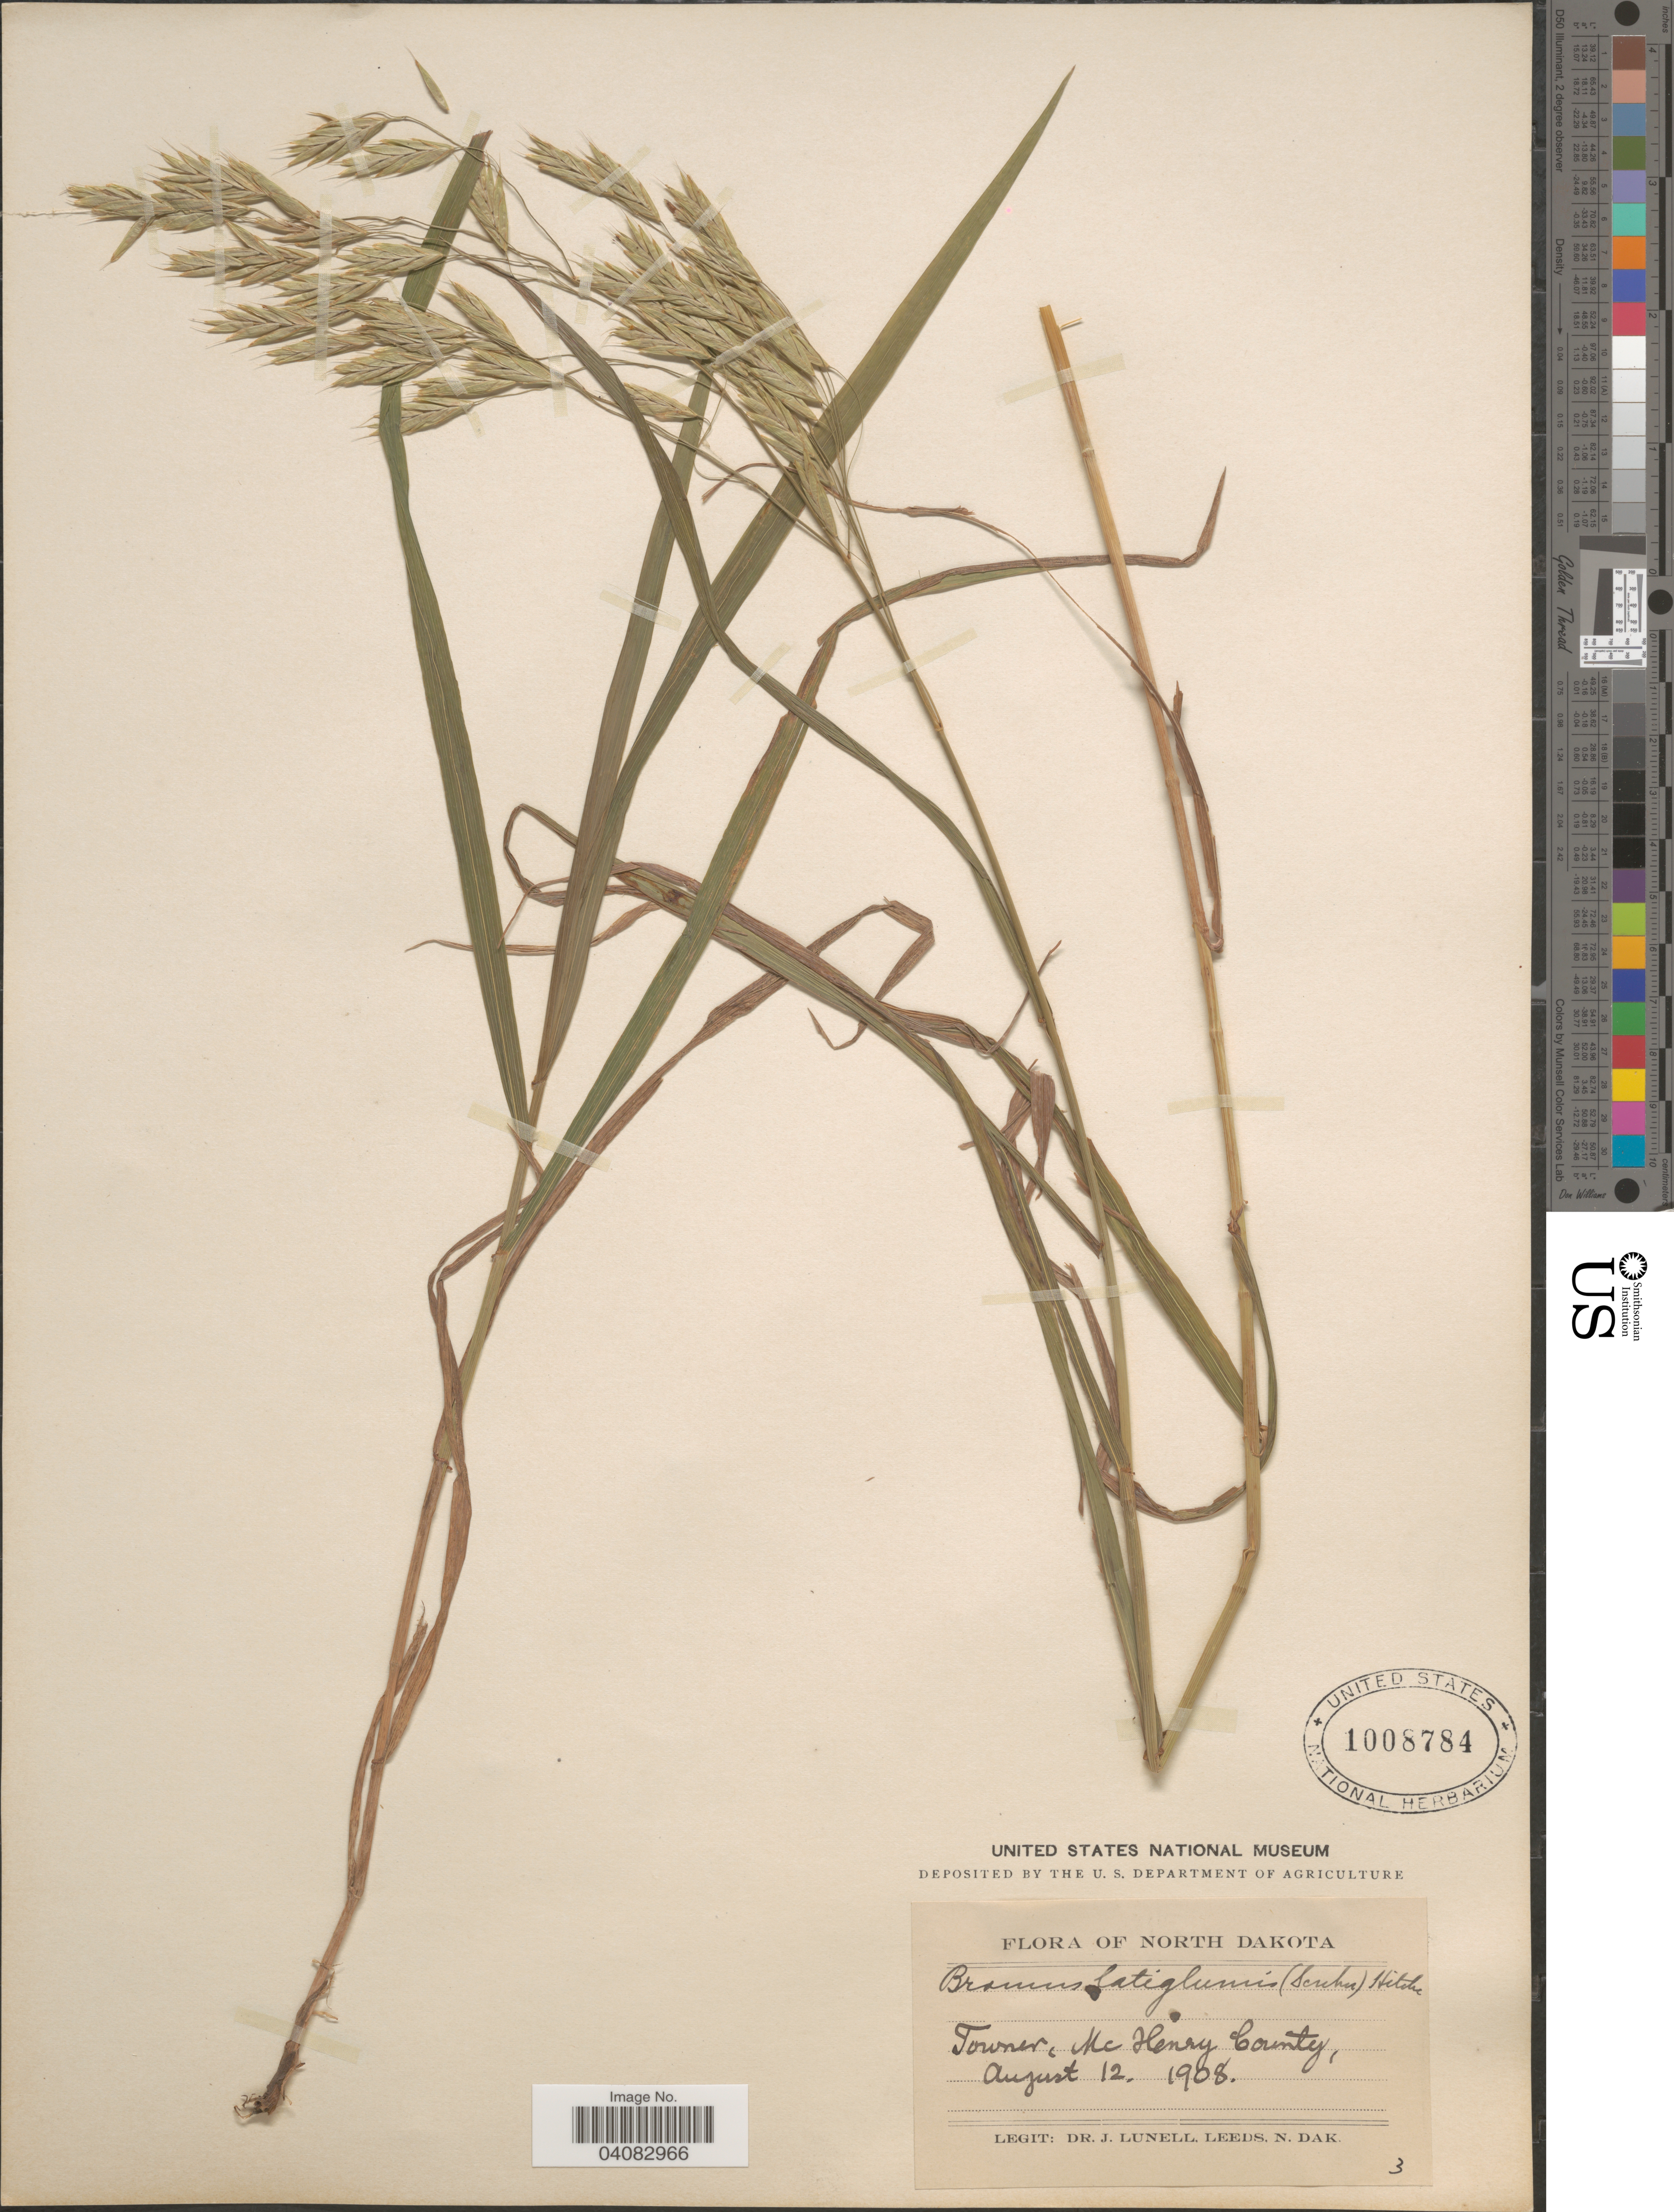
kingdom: Plantae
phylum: Tracheophyta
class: Liliopsida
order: Poales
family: Poaceae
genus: Bromus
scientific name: Bromus latiglumis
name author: (Scribn. ex Shear) Hitchc.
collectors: J. Lunell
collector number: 3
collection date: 1908-08-12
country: United States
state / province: North Dakota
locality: Towner, McHenry County.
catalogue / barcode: US 1008784